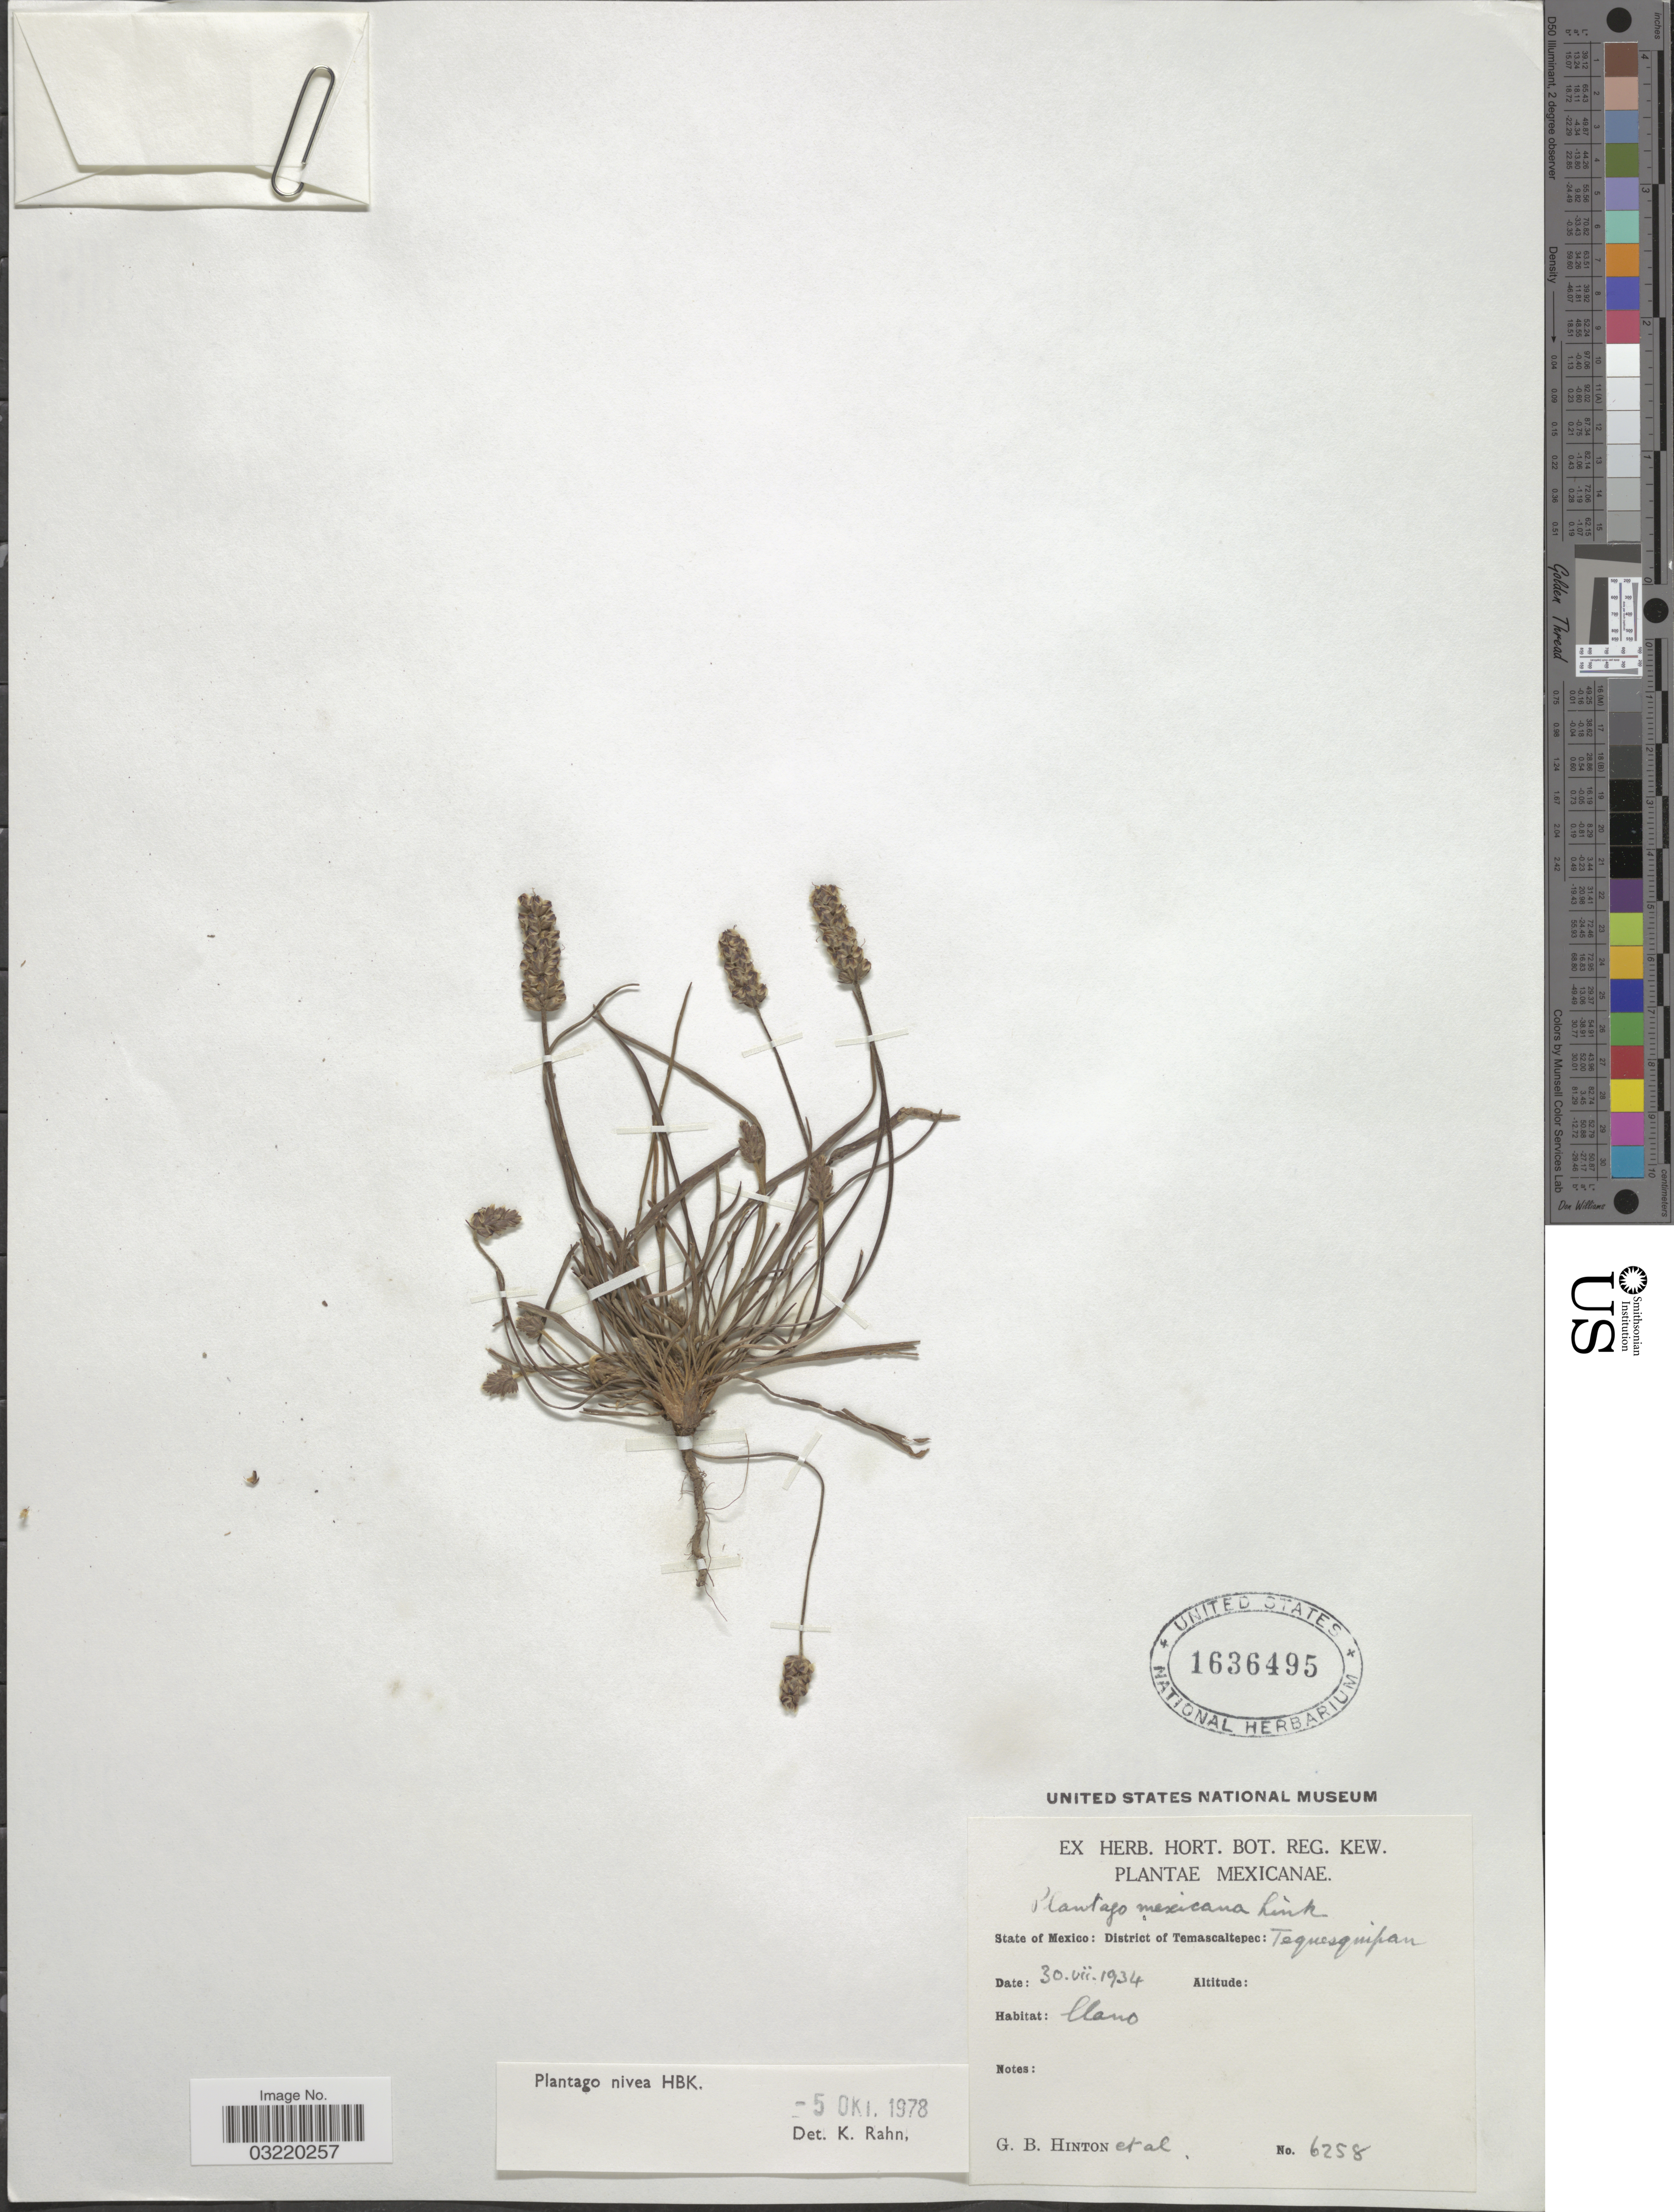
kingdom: Plantae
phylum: Tracheophyta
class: Magnoliopsida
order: Lamiales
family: Plantaginaceae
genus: Plantago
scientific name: Plantago nivea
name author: Kunth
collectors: G. B. Hinton & et al.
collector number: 6258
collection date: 1934-07-30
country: Mexico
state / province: México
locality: District of Temascaltepec: Tequesquipan.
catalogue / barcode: US 1636495